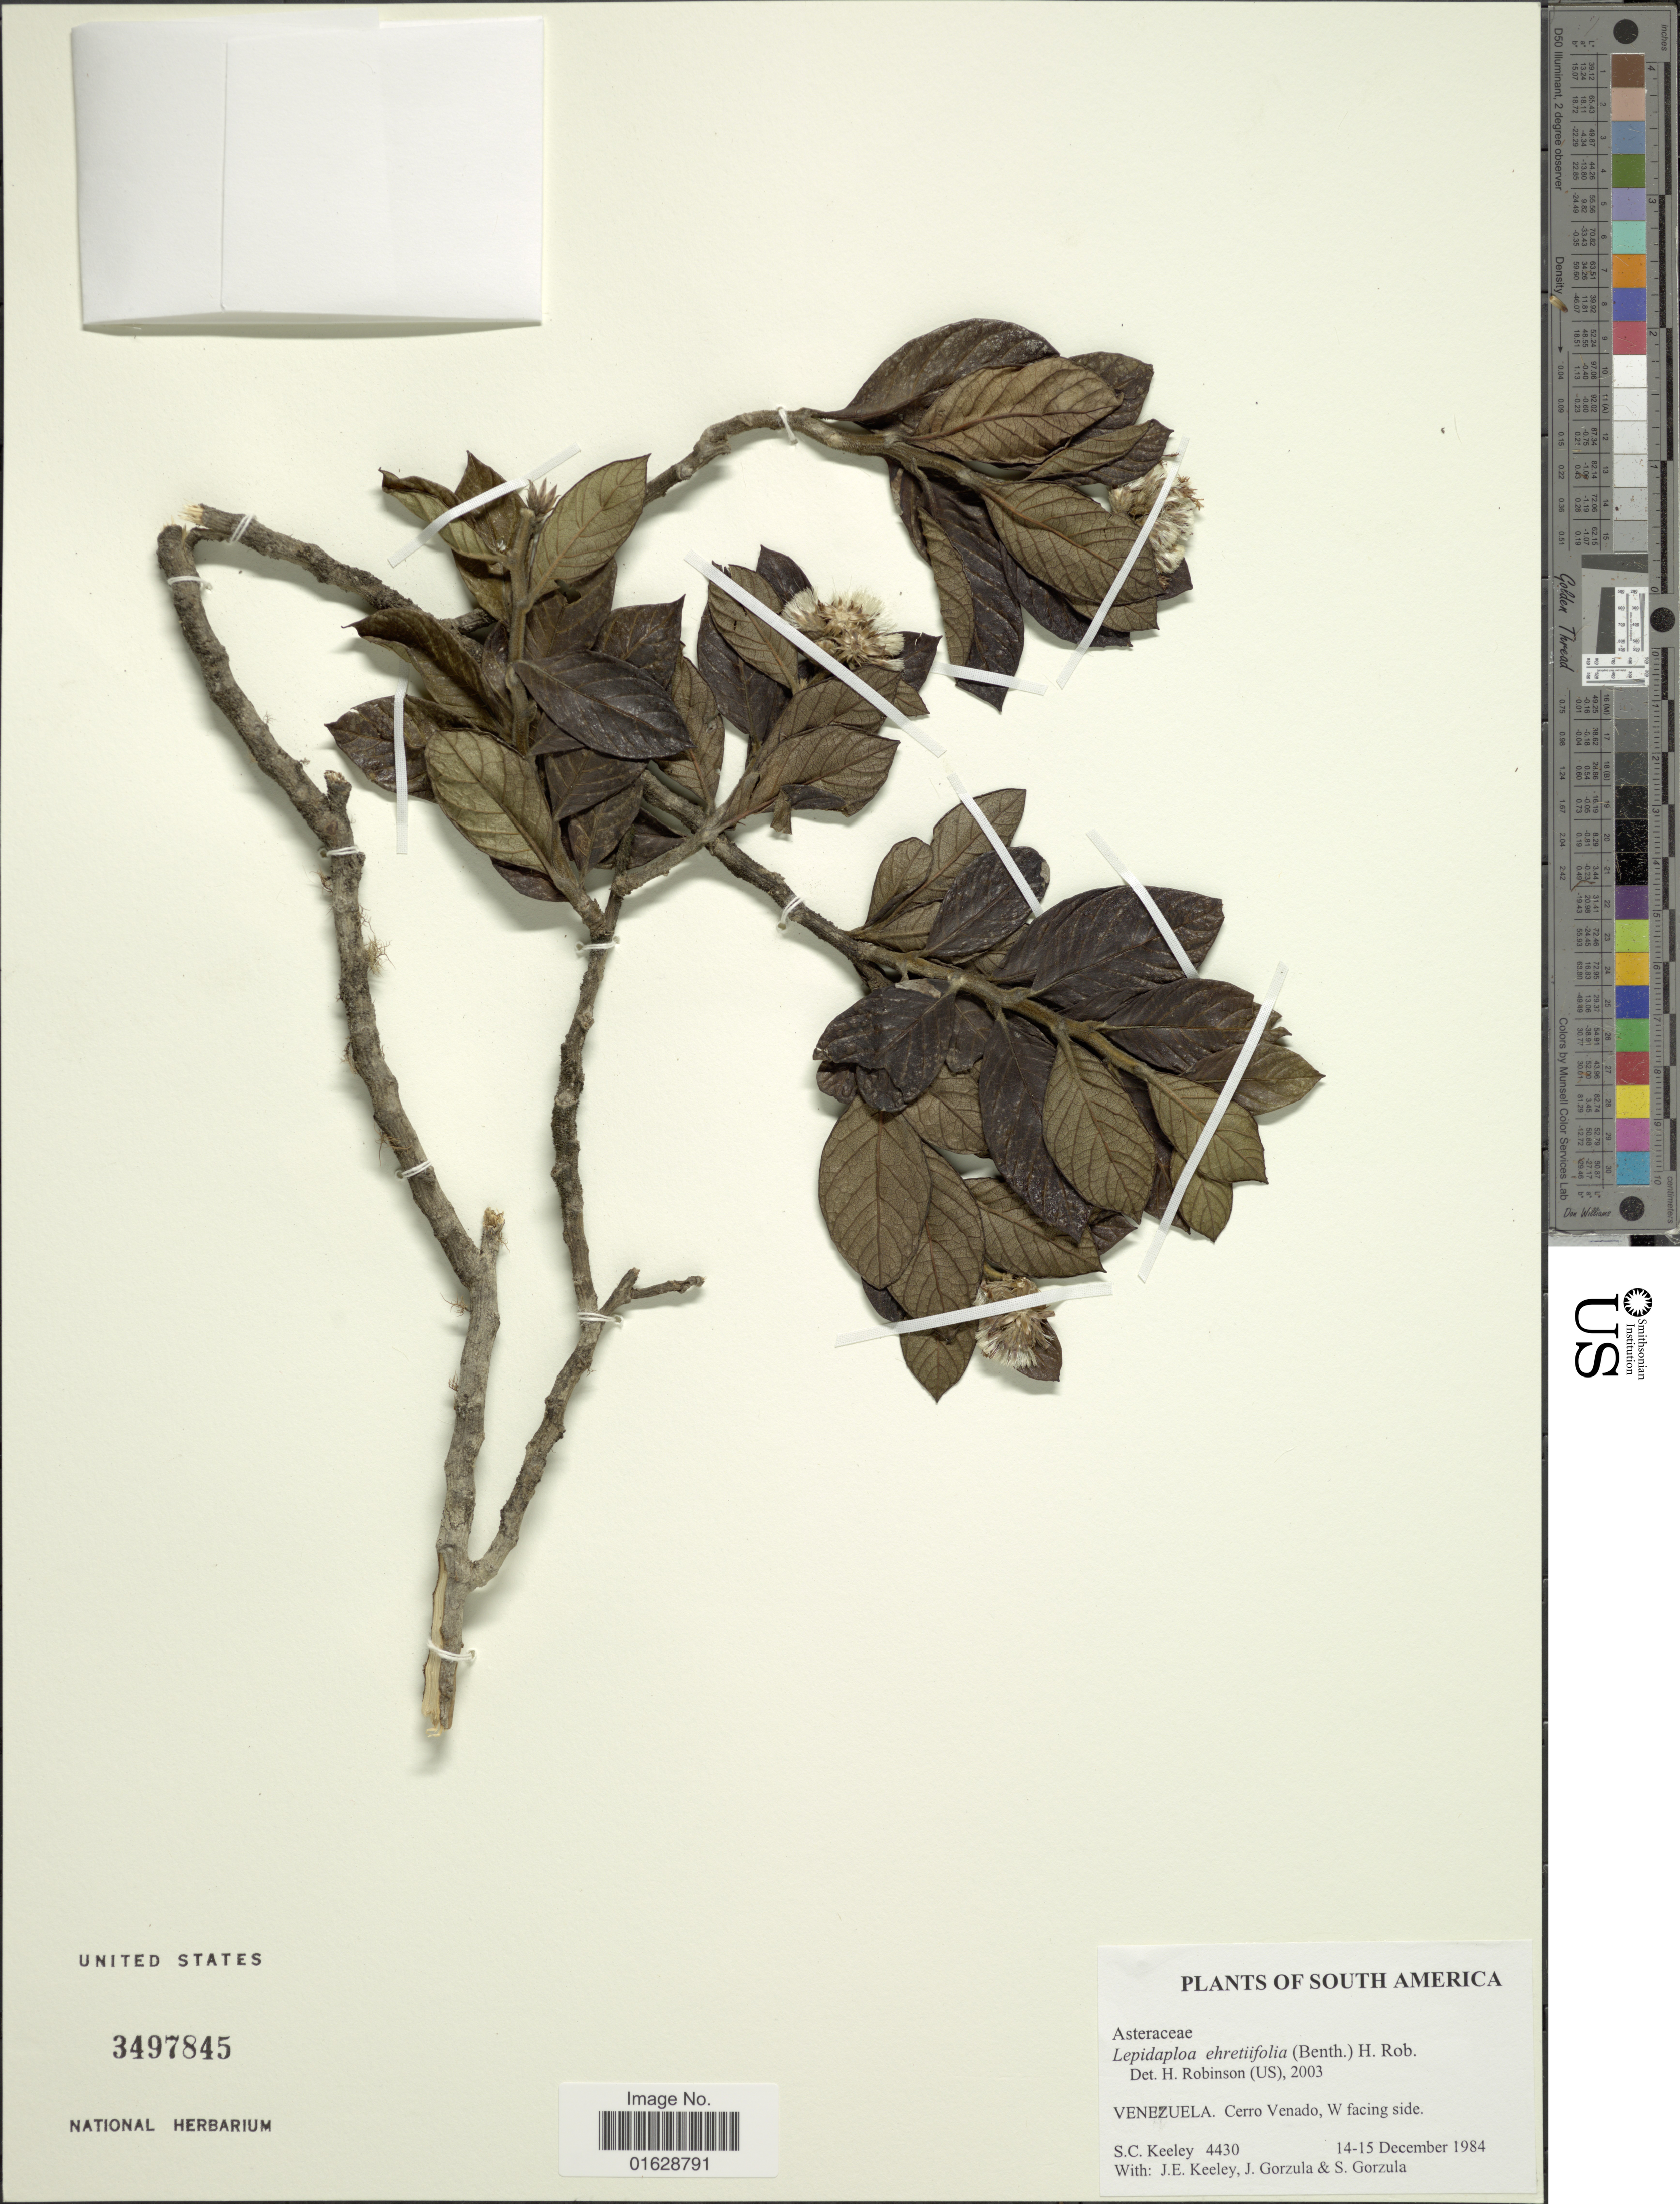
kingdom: Plantae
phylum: Tracheophyta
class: Magnoliopsida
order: Asterales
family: Asteraceae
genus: Lepidaploa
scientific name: Lepidaploa ehretiifolia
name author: (Benth.) H. Rob.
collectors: S. C. Keeley, J. E. Keeley, J. Gorzula & S. Gorzula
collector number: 4430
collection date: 1984-12-14/1984-12-15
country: Venezuela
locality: Cerro Venado, W facing side.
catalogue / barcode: US 3497845